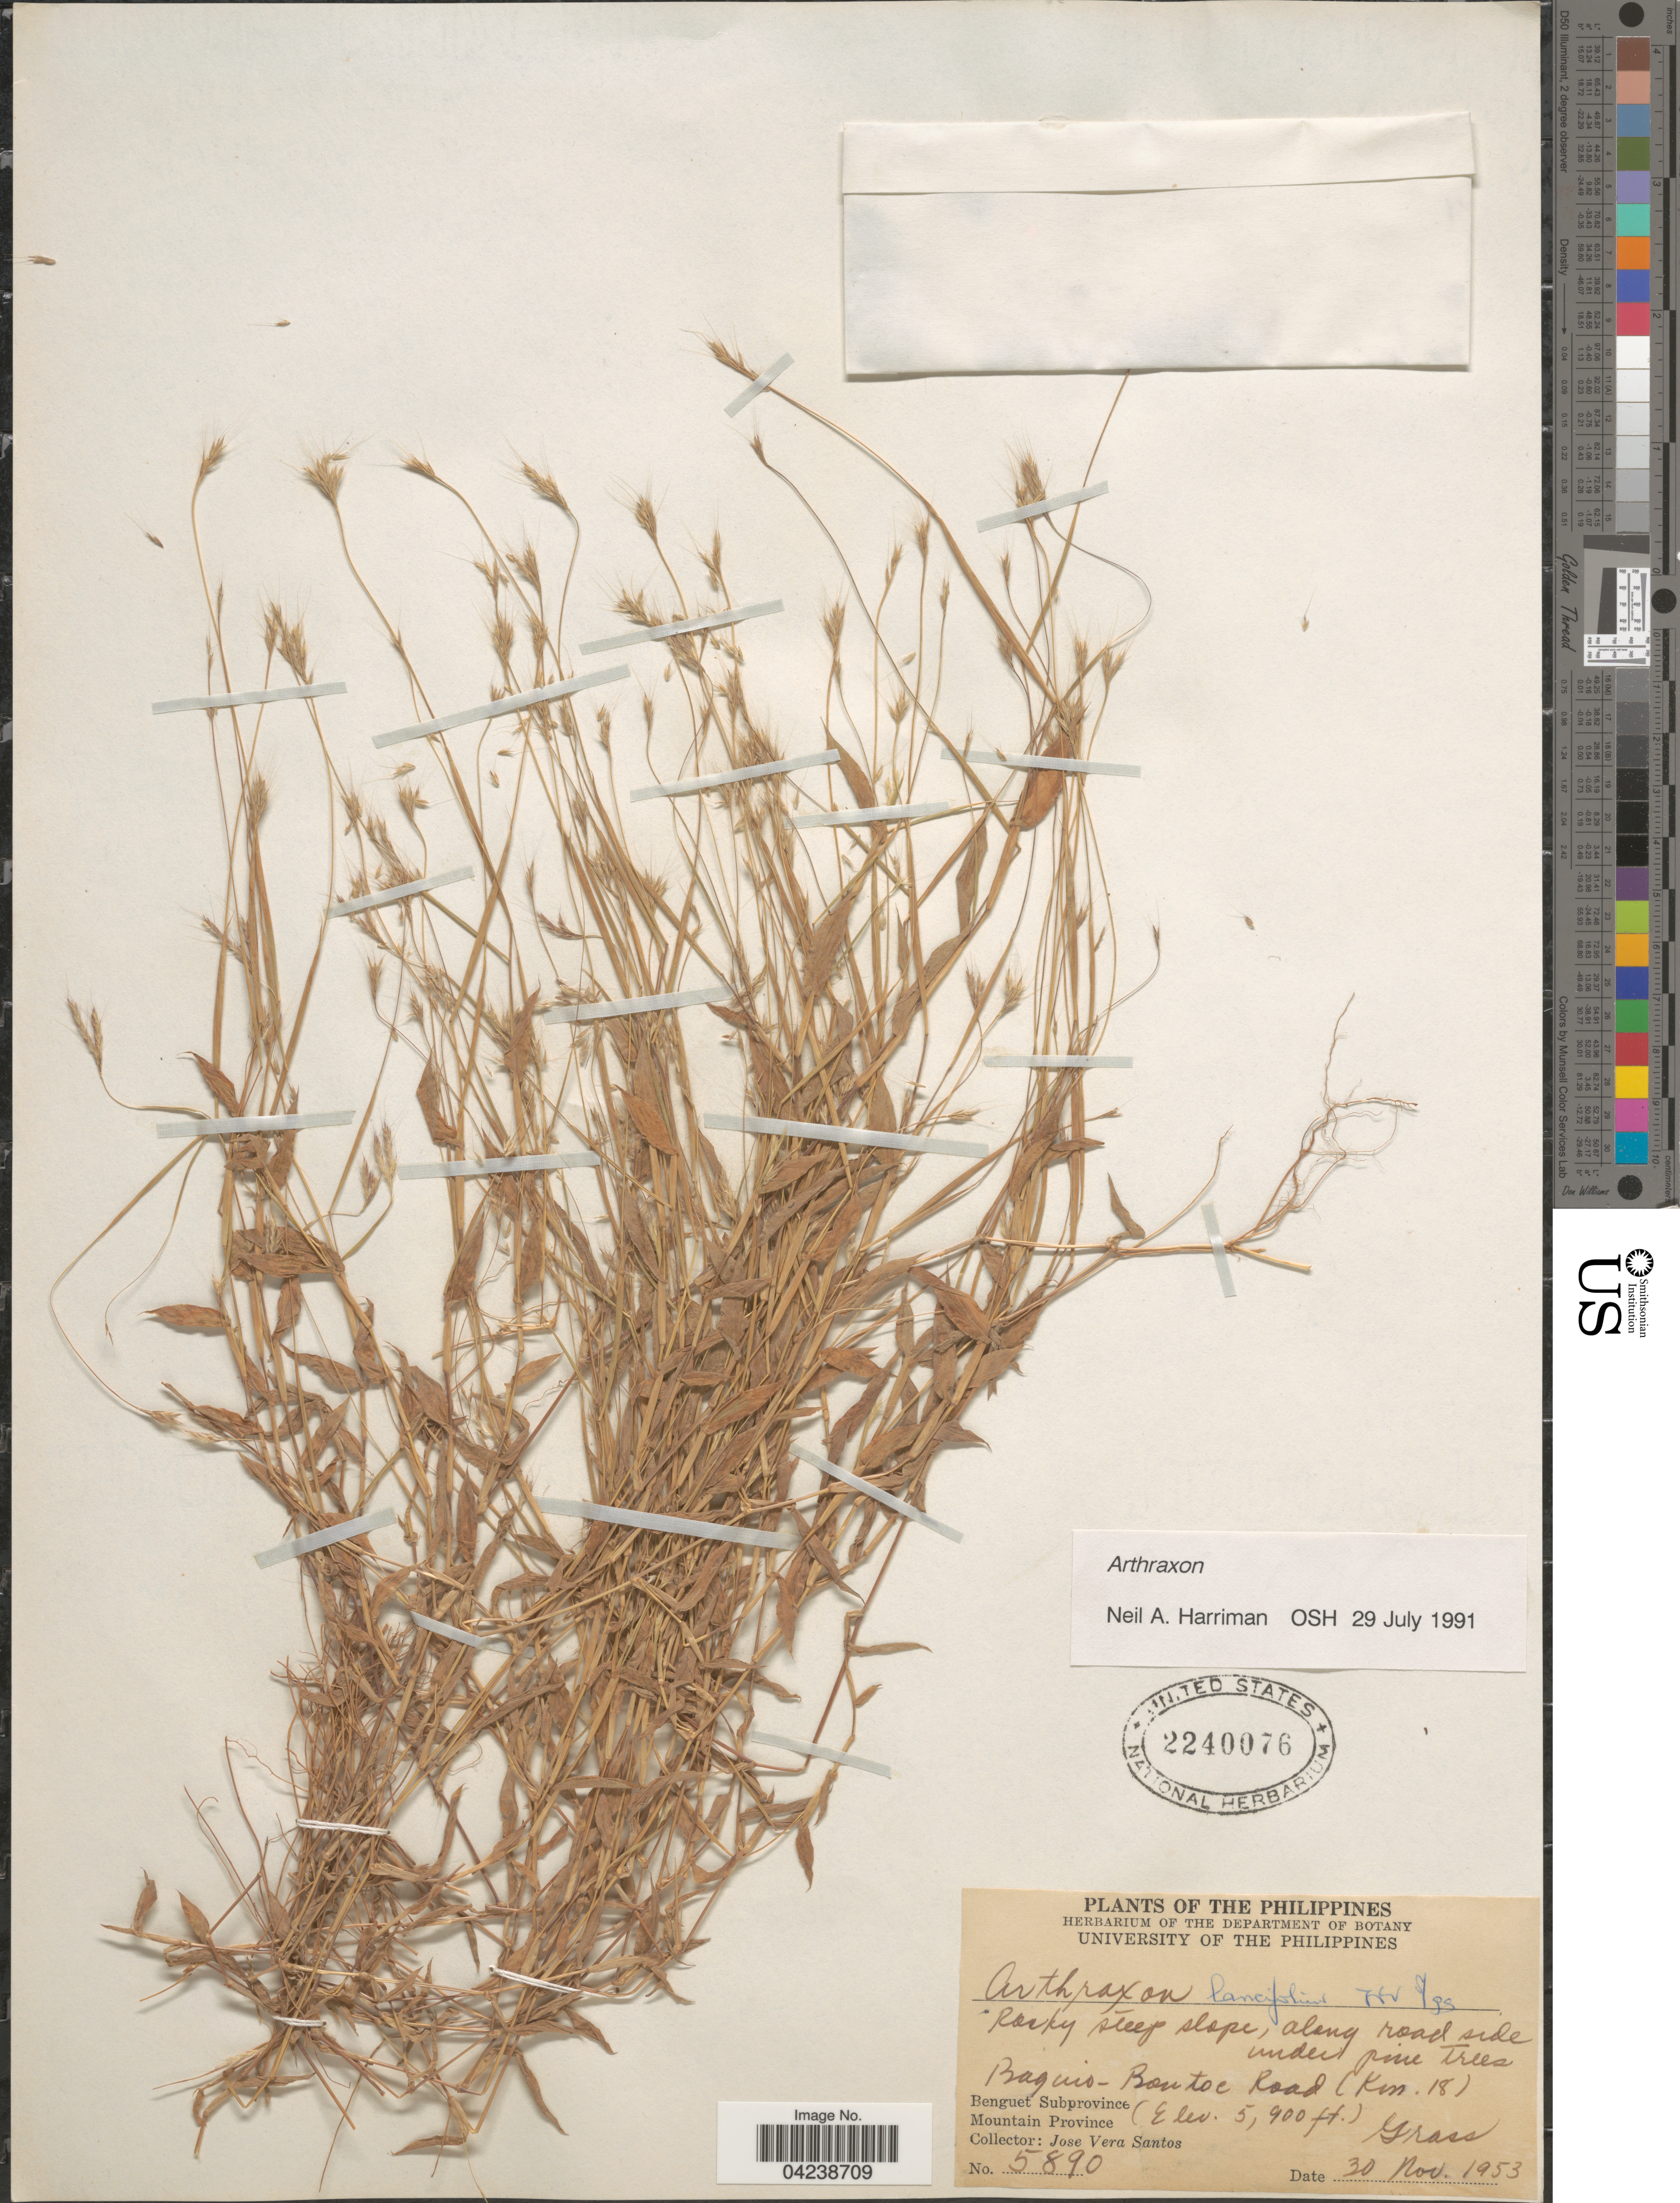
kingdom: Plantae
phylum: Tracheophyta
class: Liliopsida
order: Poales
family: Poaceae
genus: Arthraxon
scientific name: Arthraxon lancifolius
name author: (Trin.) Hochst.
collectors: J. Santos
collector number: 5890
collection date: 1953-11-30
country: Philippines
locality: Baguio - Bontoc Road (Km. 18). Benguet Subprovince. Mountain Province.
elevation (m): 1798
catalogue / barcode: US 2240076